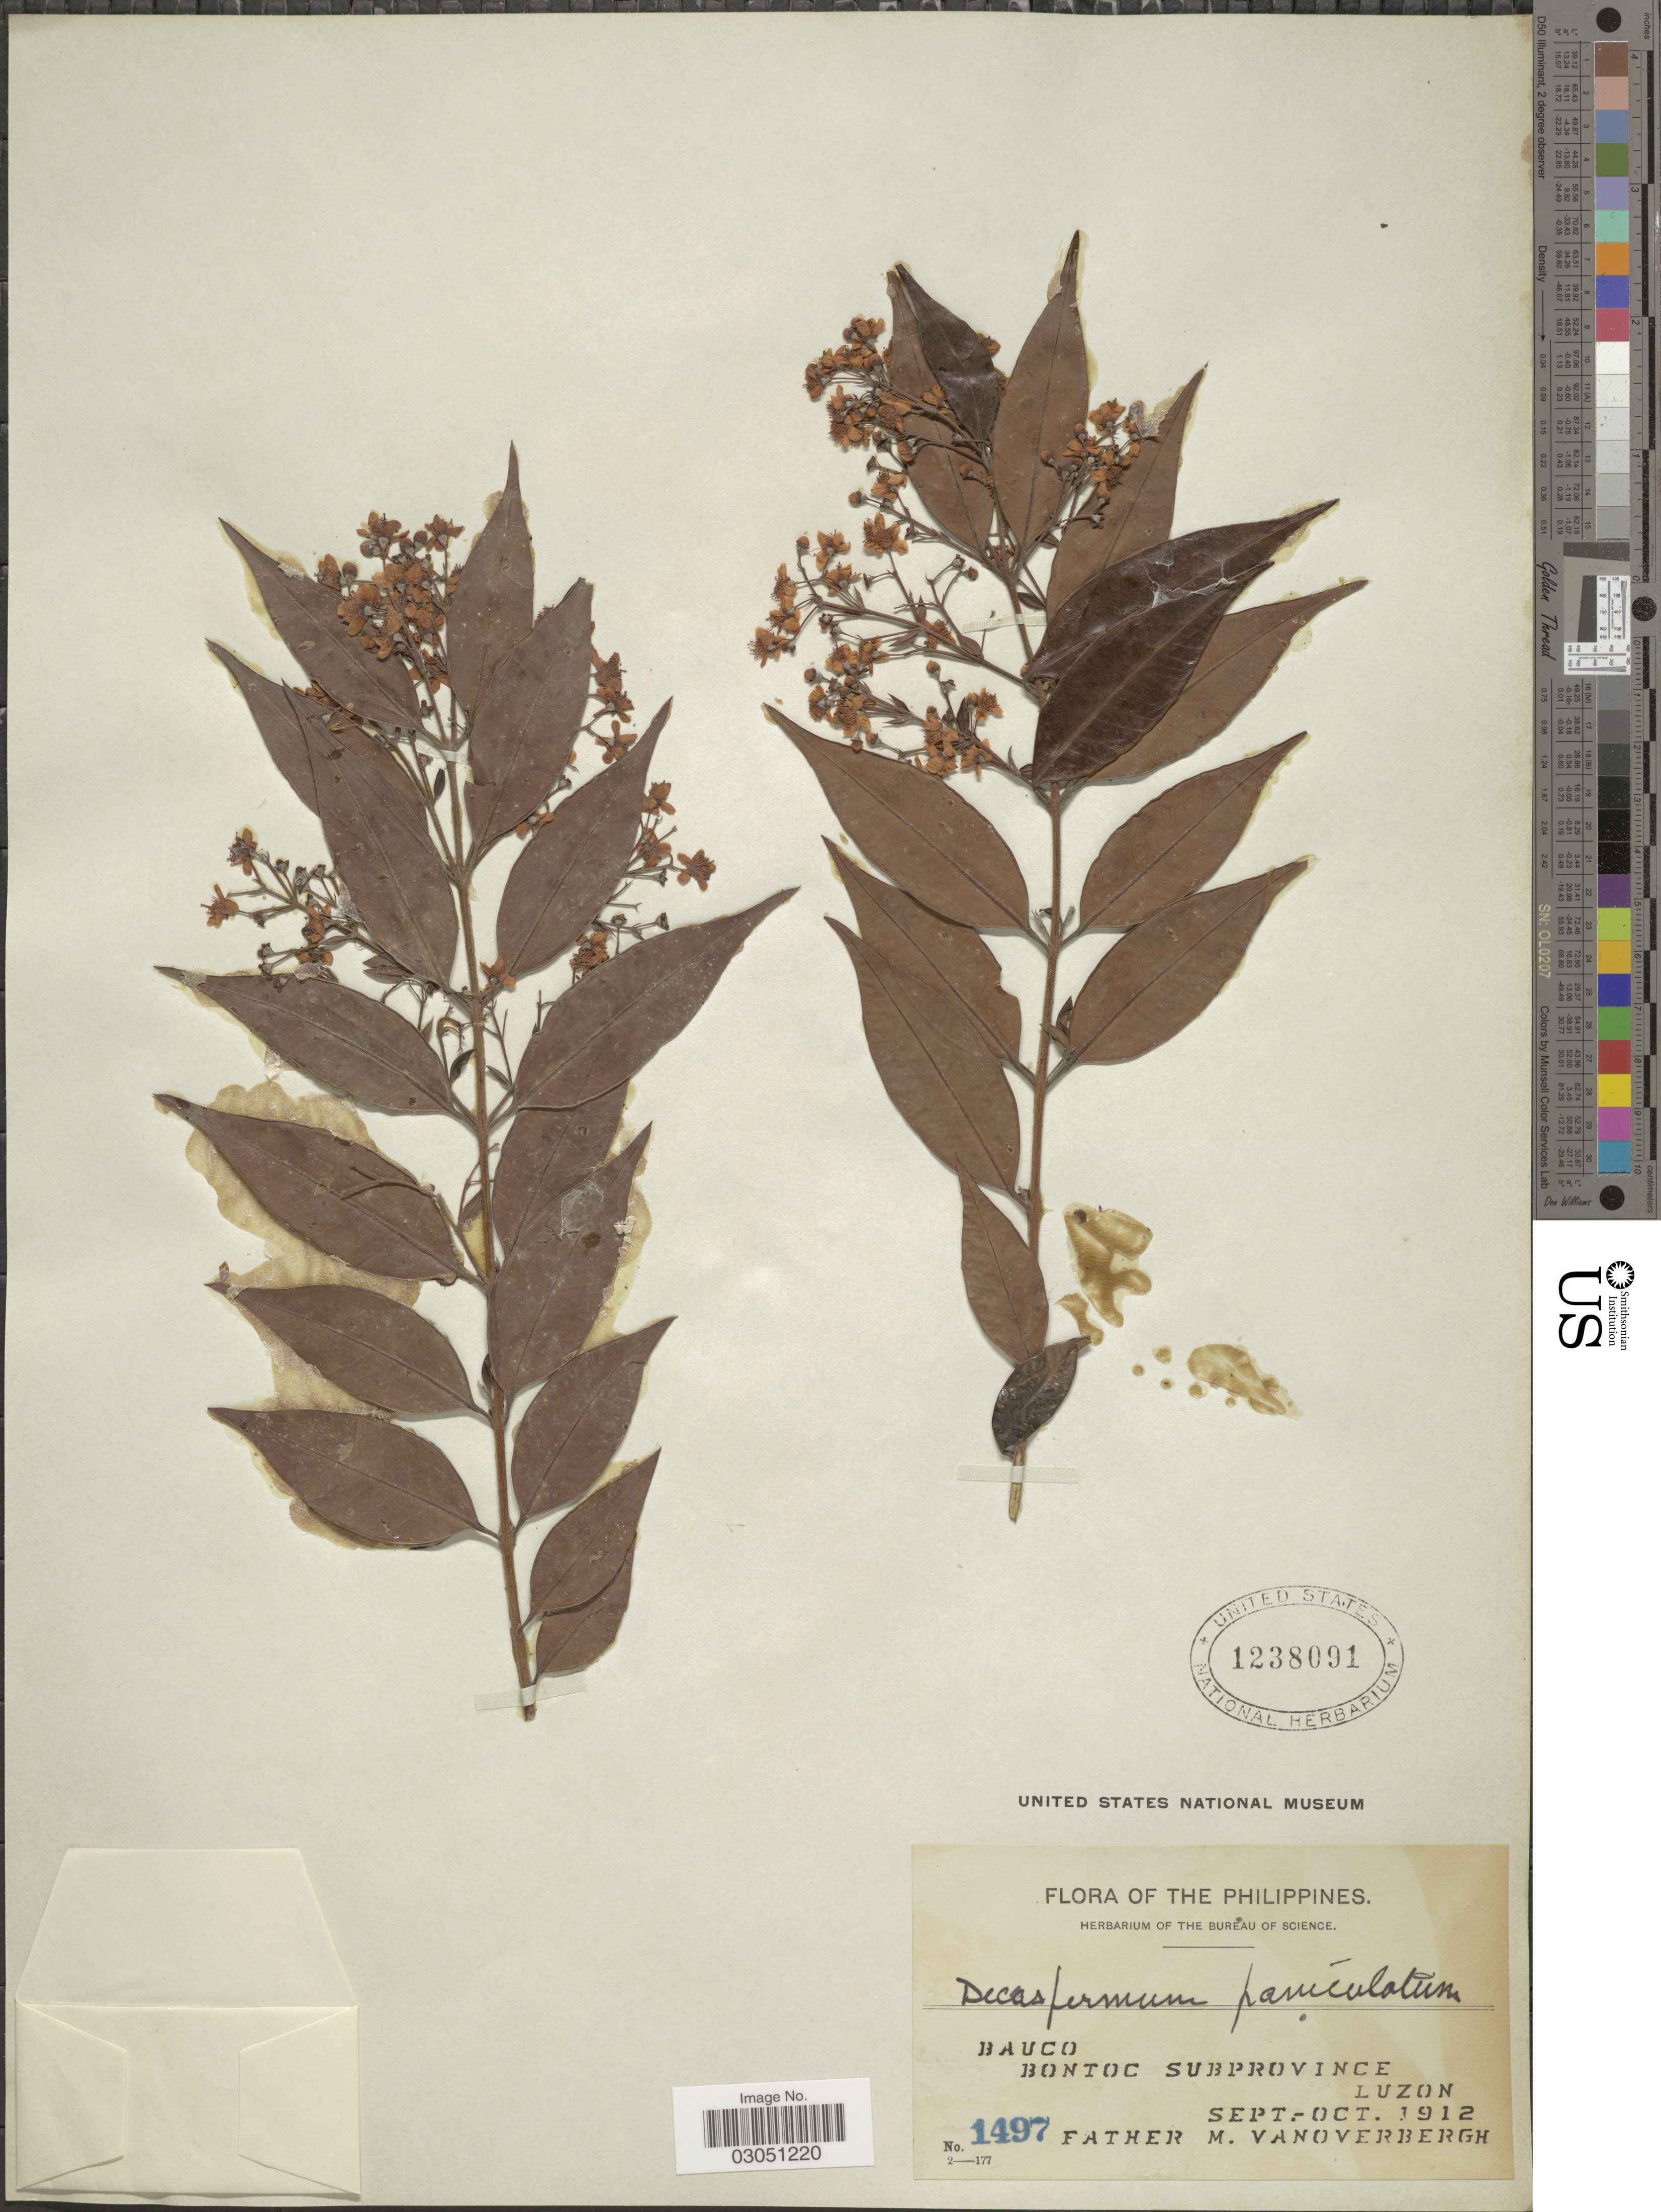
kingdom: Plantae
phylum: Tracheophyta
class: Magnoliopsida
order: Myrtales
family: Myrtaceae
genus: Decaspermum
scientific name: Decaspermum fruticosum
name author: J.R. Forst. & G. Forst.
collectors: M. Vanoverbergh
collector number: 1497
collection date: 1912-09/1912-10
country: Philippines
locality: Bauco, Bontoc Subprovince, Luzon.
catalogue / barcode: US 1238091